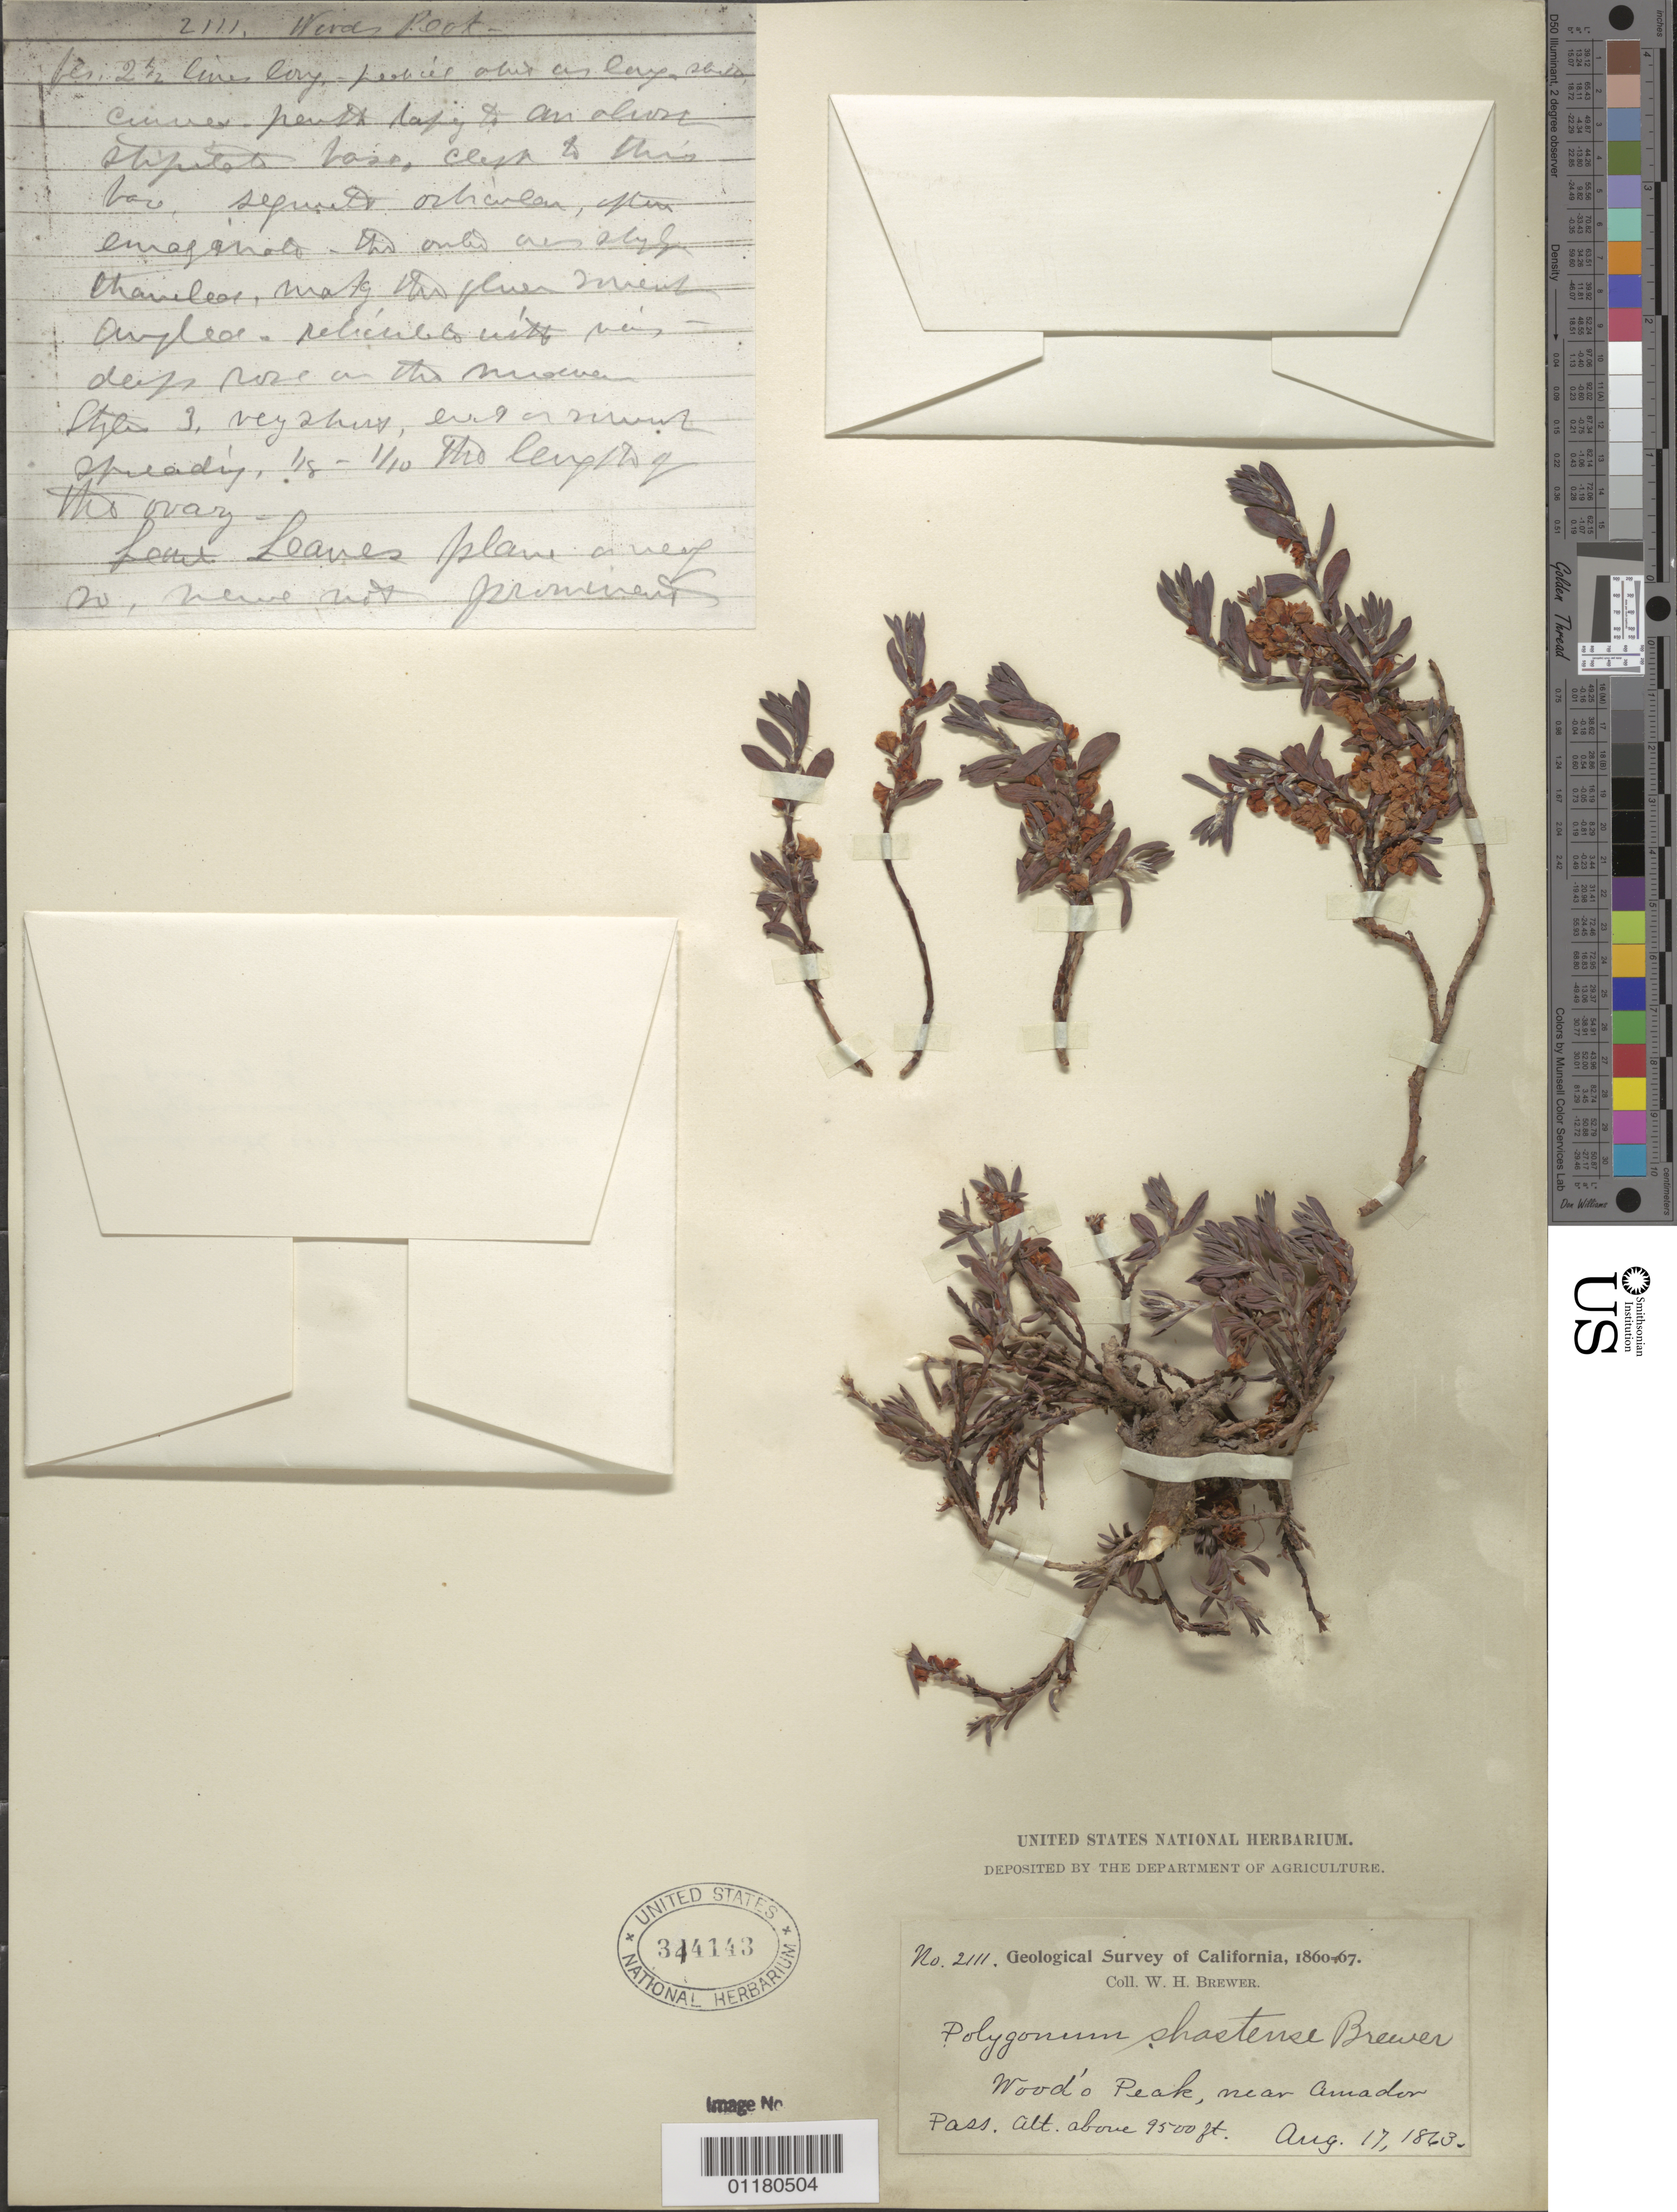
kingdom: Plantae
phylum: Tracheophyta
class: Magnoliopsida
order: Caryophyllales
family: Polygonaceae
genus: Polygonum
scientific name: Polygonum shastense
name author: W.H. Brewer ex A. Gray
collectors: W. H. Brewer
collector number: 2111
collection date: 1863-08-17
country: United States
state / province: California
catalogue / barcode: US 314143